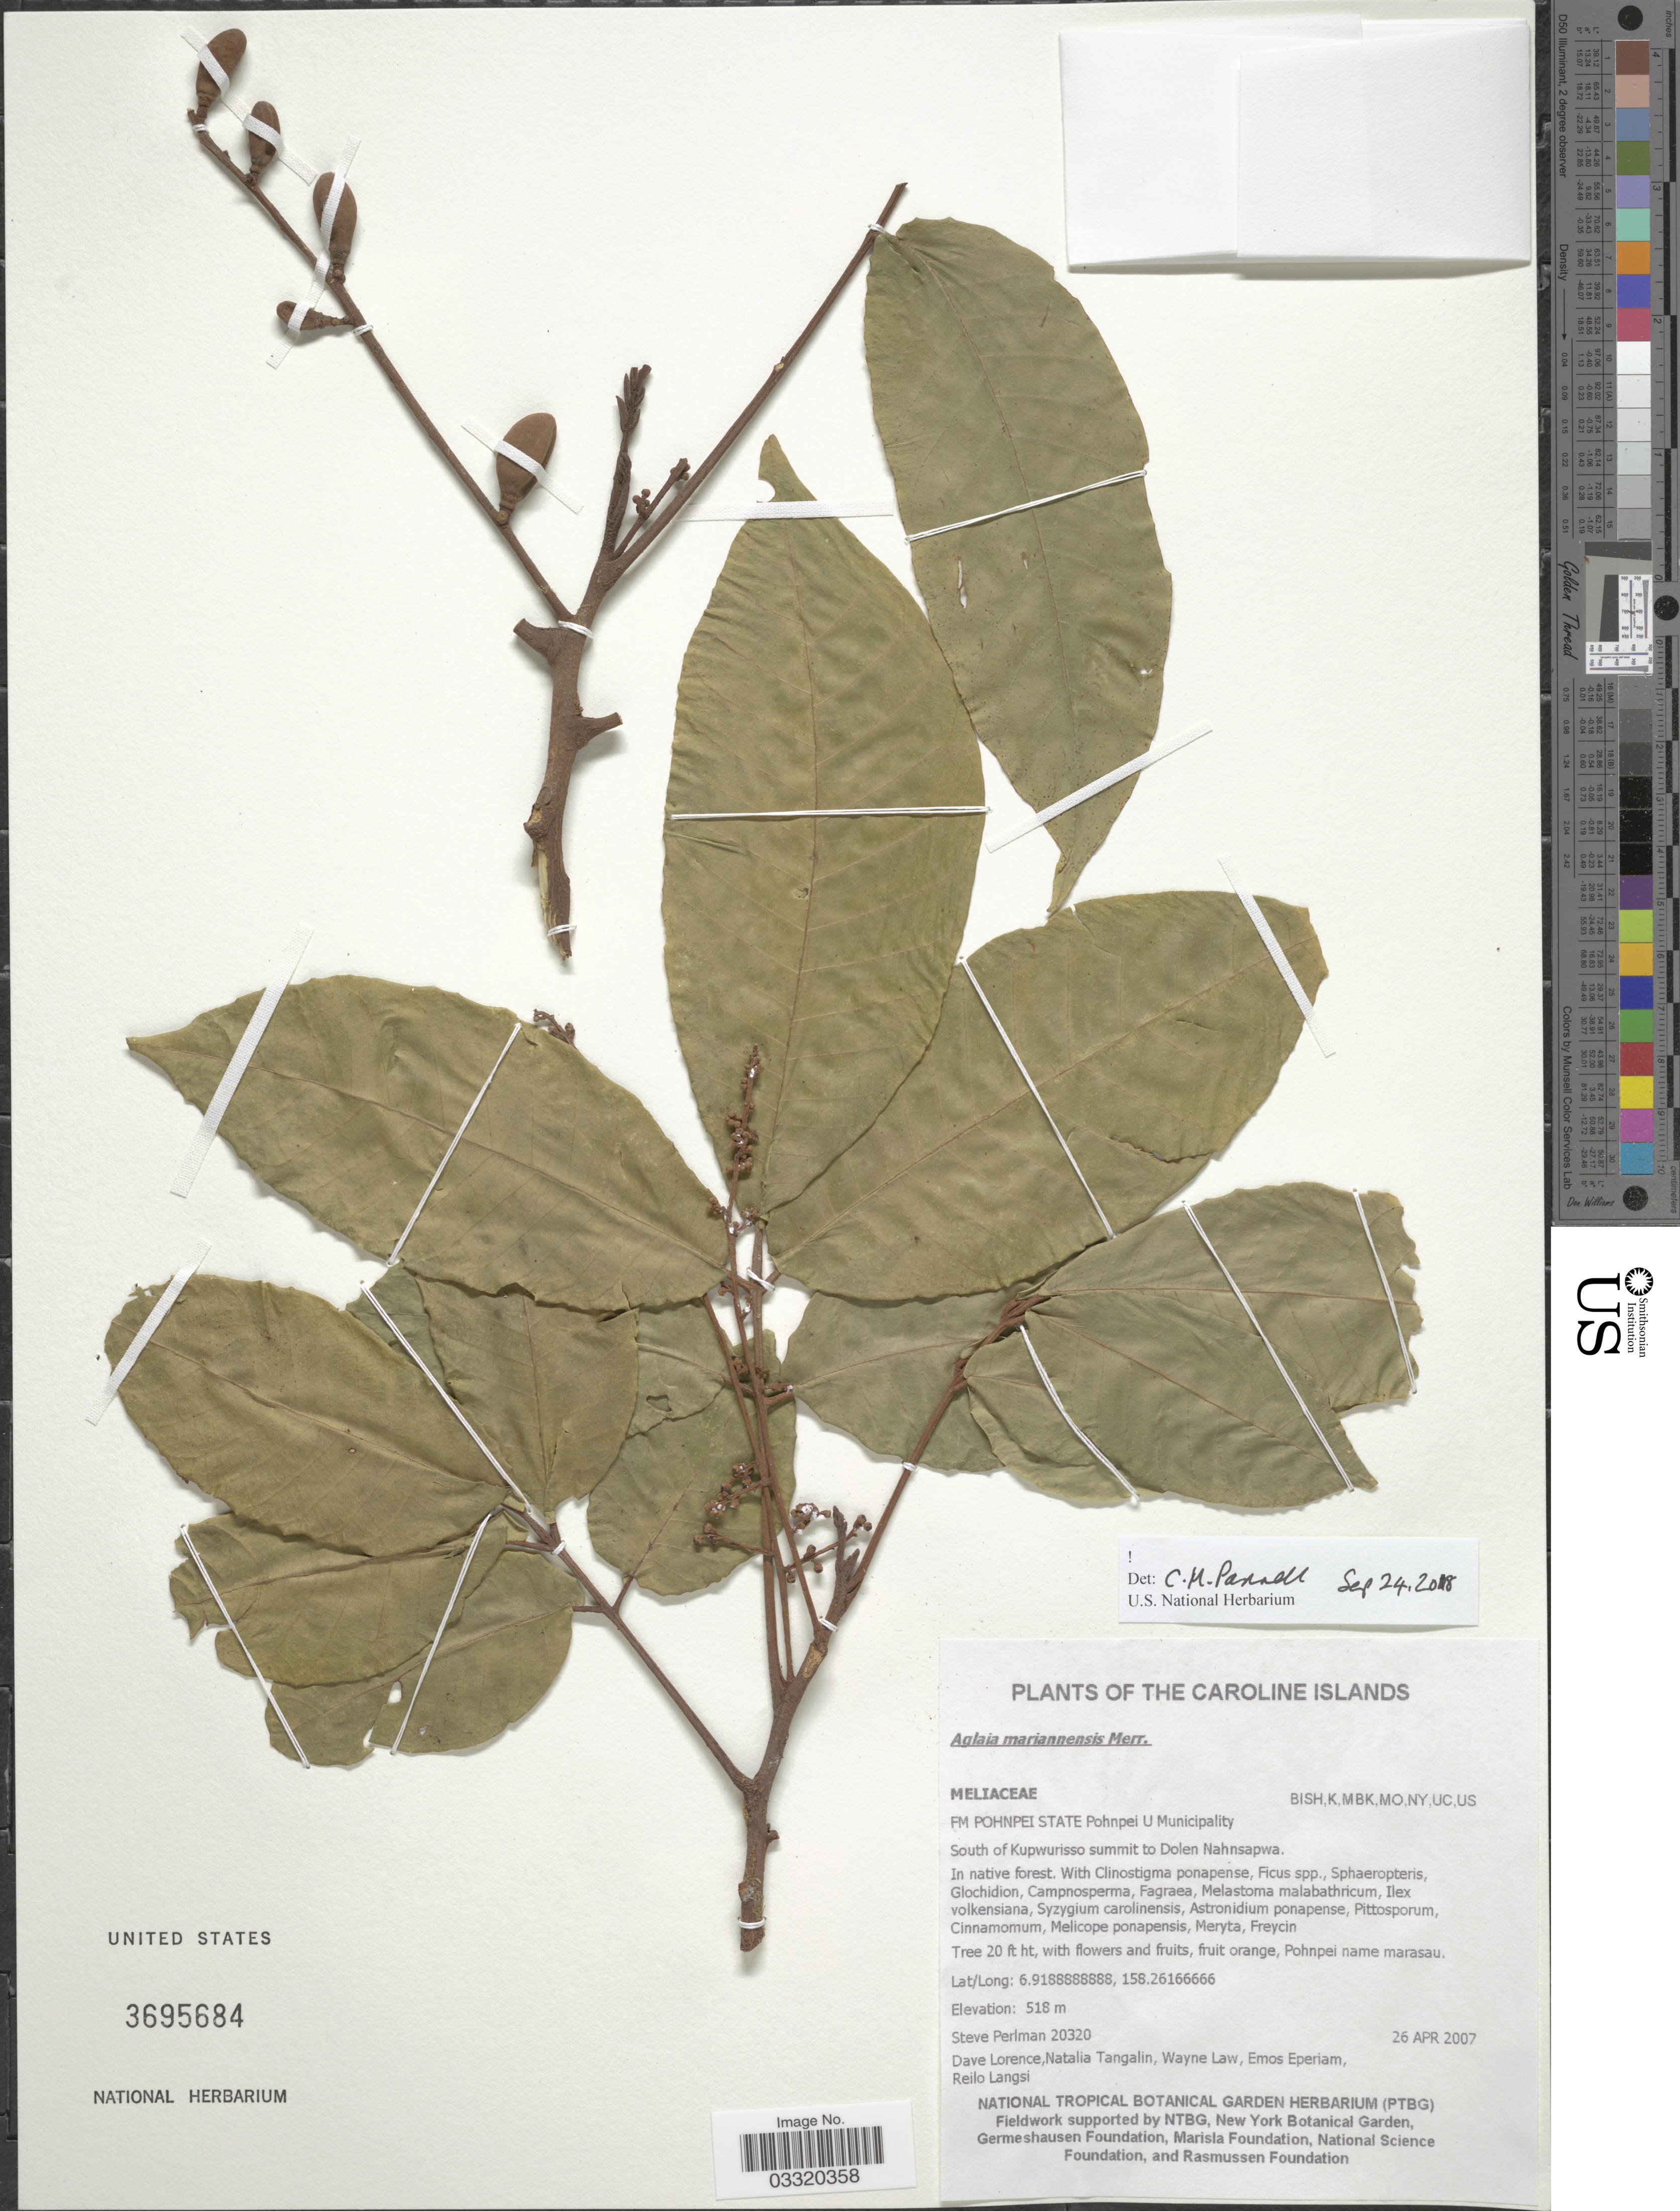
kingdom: Plantae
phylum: Tracheophyta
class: Magnoliopsida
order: Sapindales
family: Meliaceae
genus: Aglaia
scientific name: Aglaia mariannensis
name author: Merr.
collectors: S. Perlman, N. Tangalin, W. Law, E. Eperiam & L. Reilo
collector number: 20320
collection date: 2007-04-26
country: Micronesia, Federated States of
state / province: Pohnpei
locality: The Caroline Islands. FM Pohnpei State Pohnpei U Municipaltiy. South of Kupwurisso summit to Dolen Nahnsapwa.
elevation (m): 518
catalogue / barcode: US 3695684